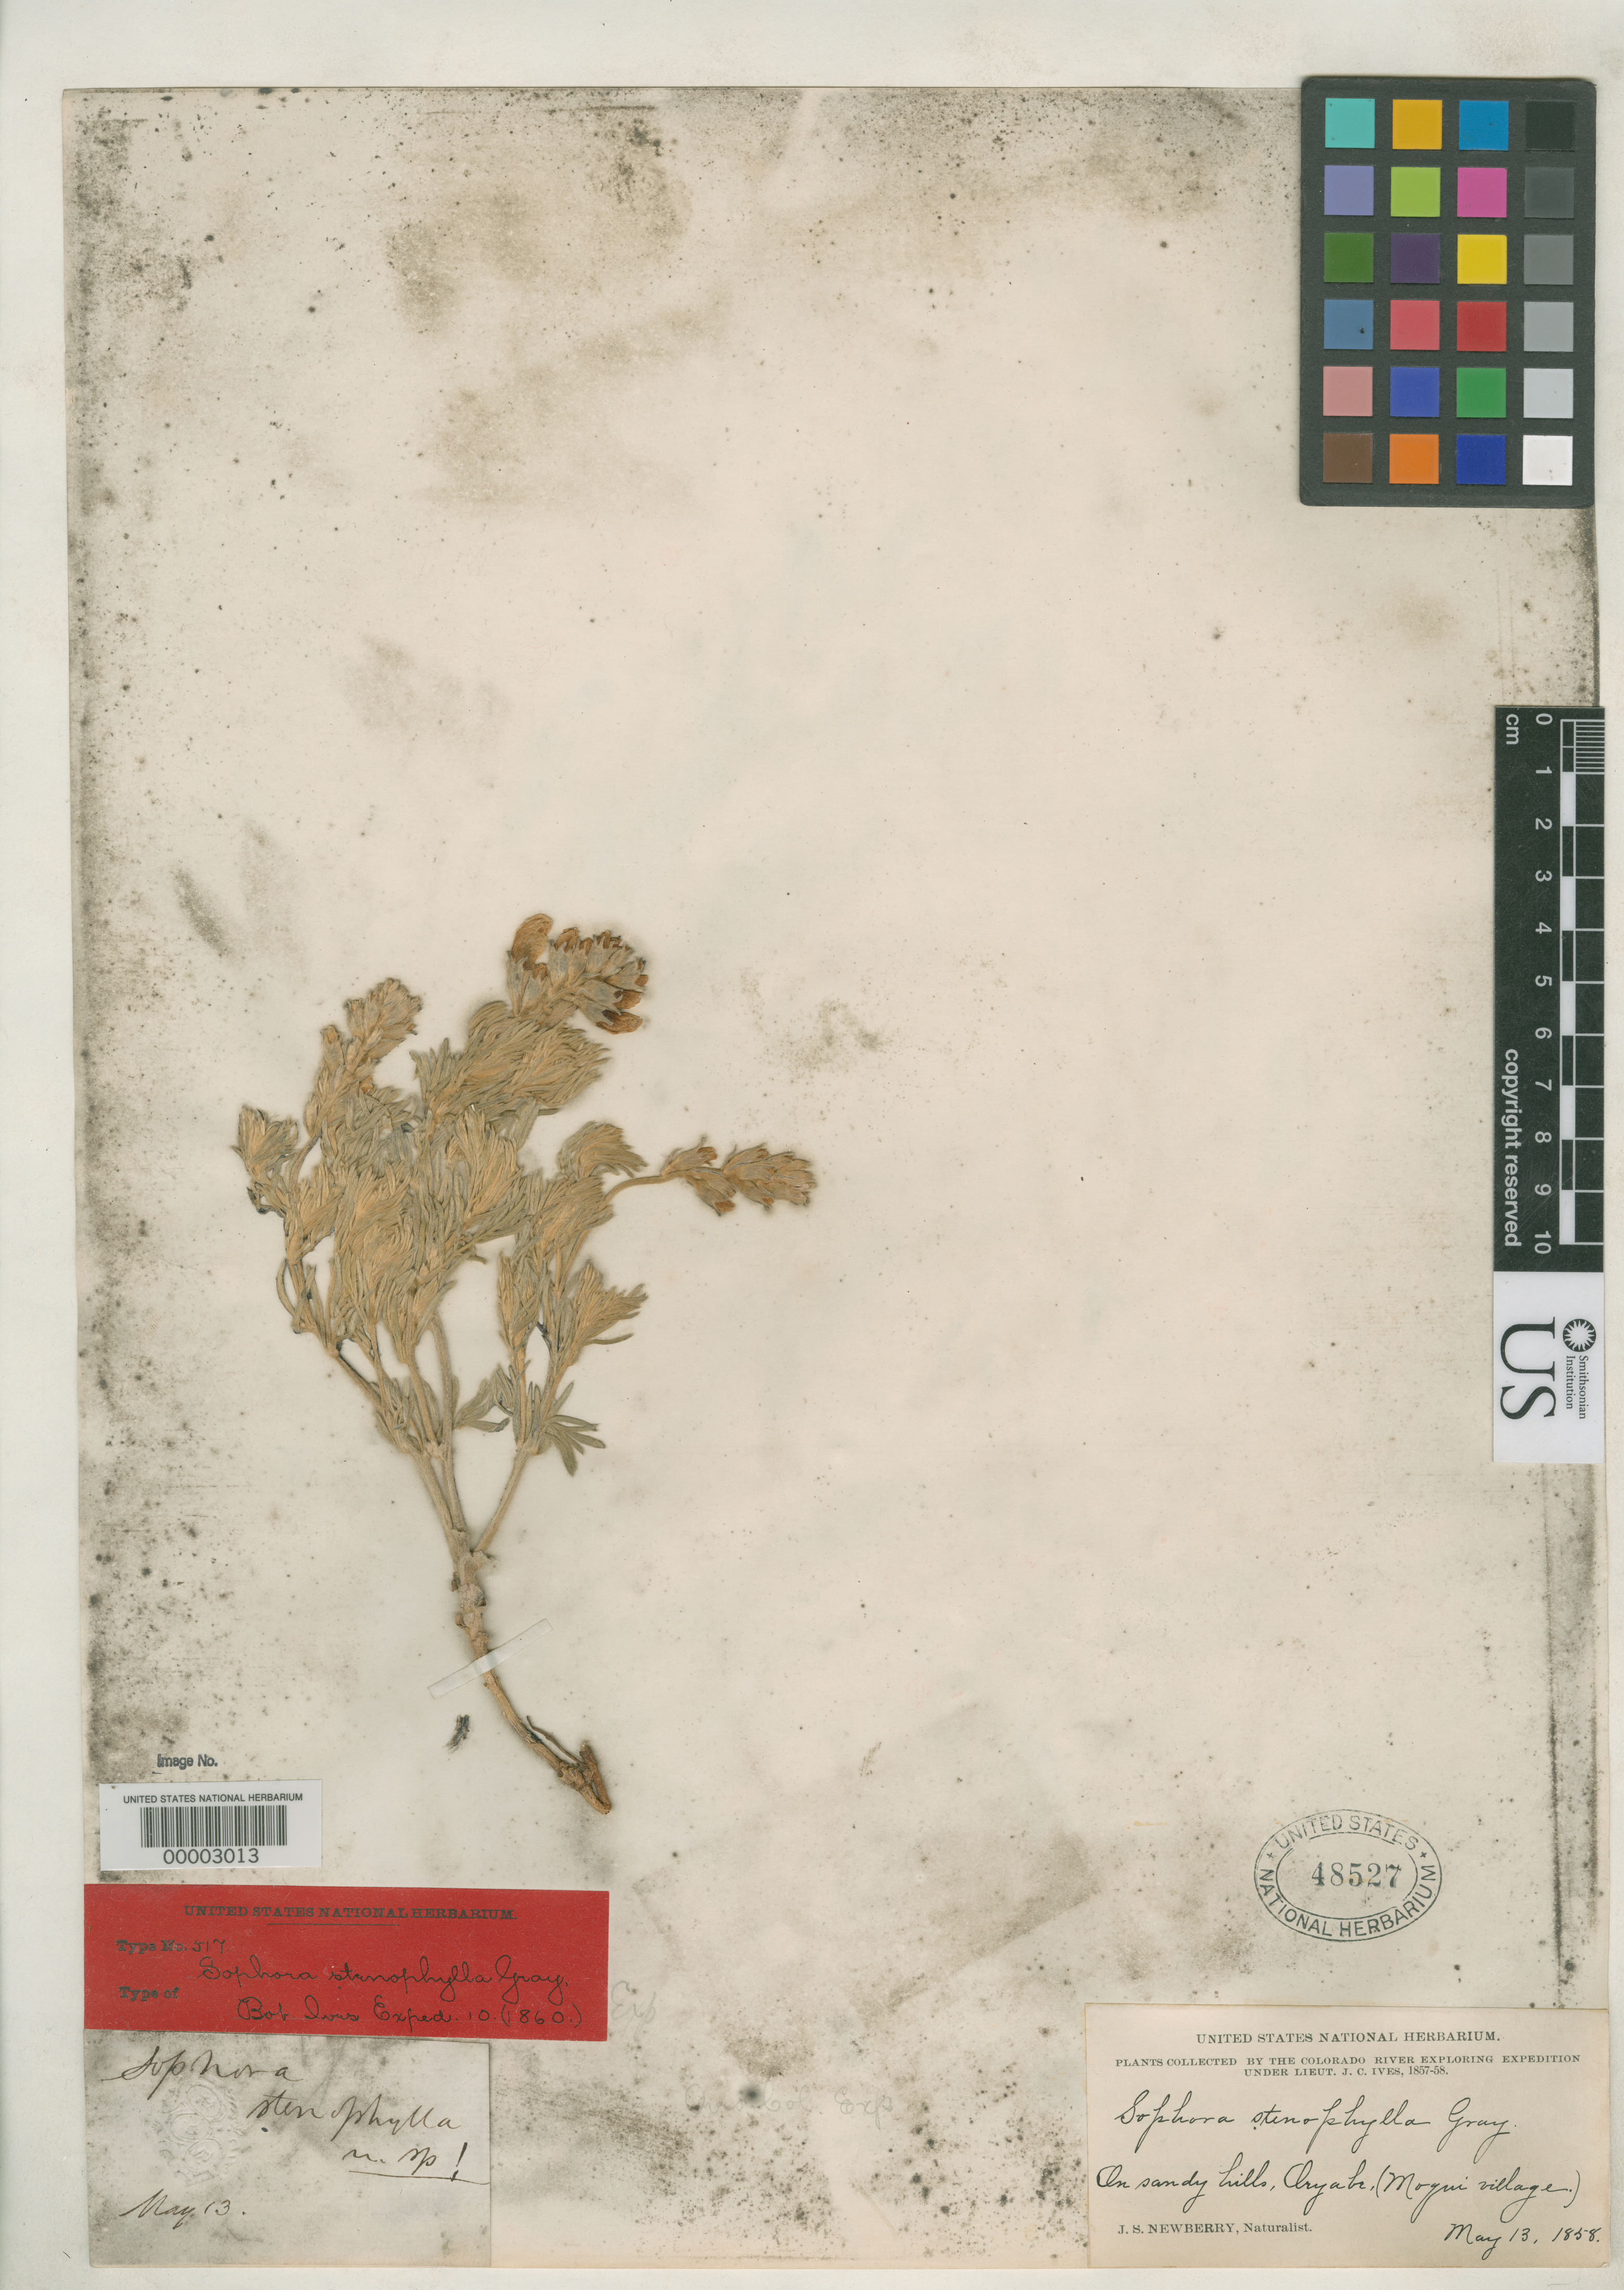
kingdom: Plantae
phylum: Tracheophyta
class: Magnoliopsida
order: Fabales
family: Fabaceae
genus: Sophora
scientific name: Sophora stenophylla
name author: A. Gray in Ives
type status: Isotype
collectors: J. S. Newberry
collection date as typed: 13 May 1858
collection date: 1858-05-13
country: United States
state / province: Arizona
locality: Oryabe (Moqui Village).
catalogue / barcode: US 48527